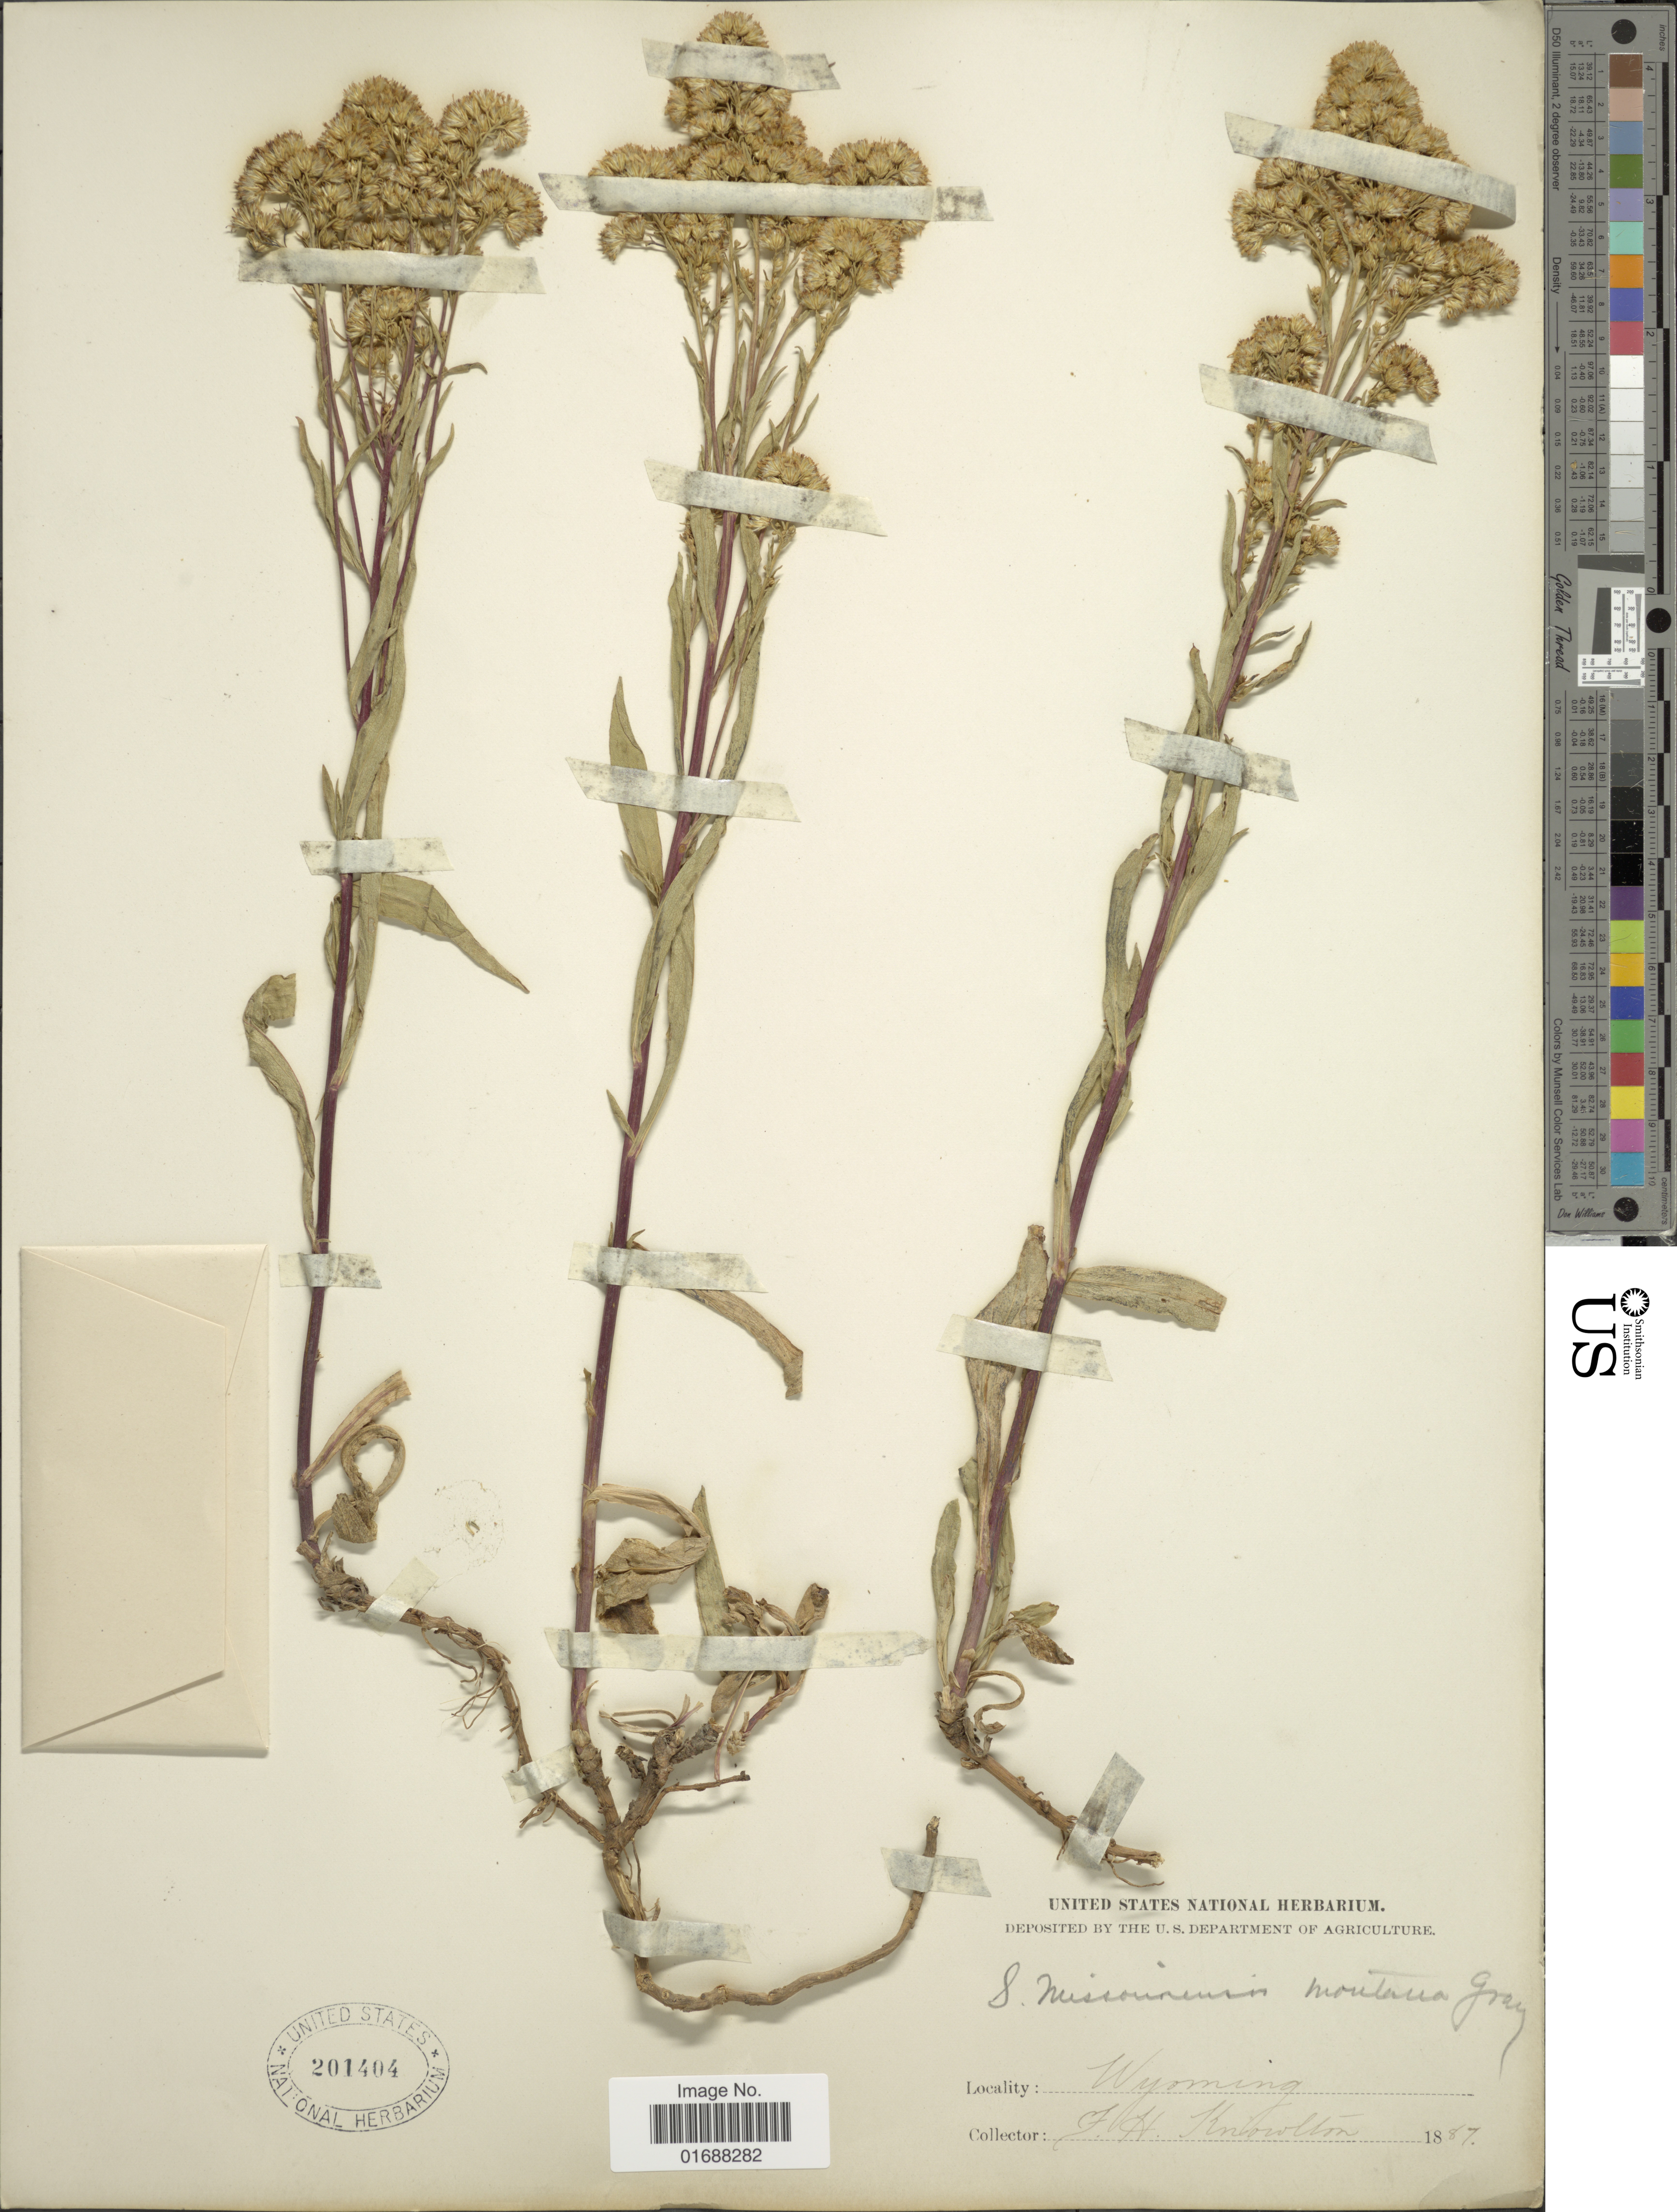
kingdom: Plantae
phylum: Tracheophyta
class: Magnoliopsida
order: Asterales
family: Asteraceae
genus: Solidago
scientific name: Solidago missouriensis var. missouriensis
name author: Nutt.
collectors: F. H. Knowlton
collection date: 1887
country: United States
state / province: Wyoming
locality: Wyoming.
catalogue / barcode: US 201404